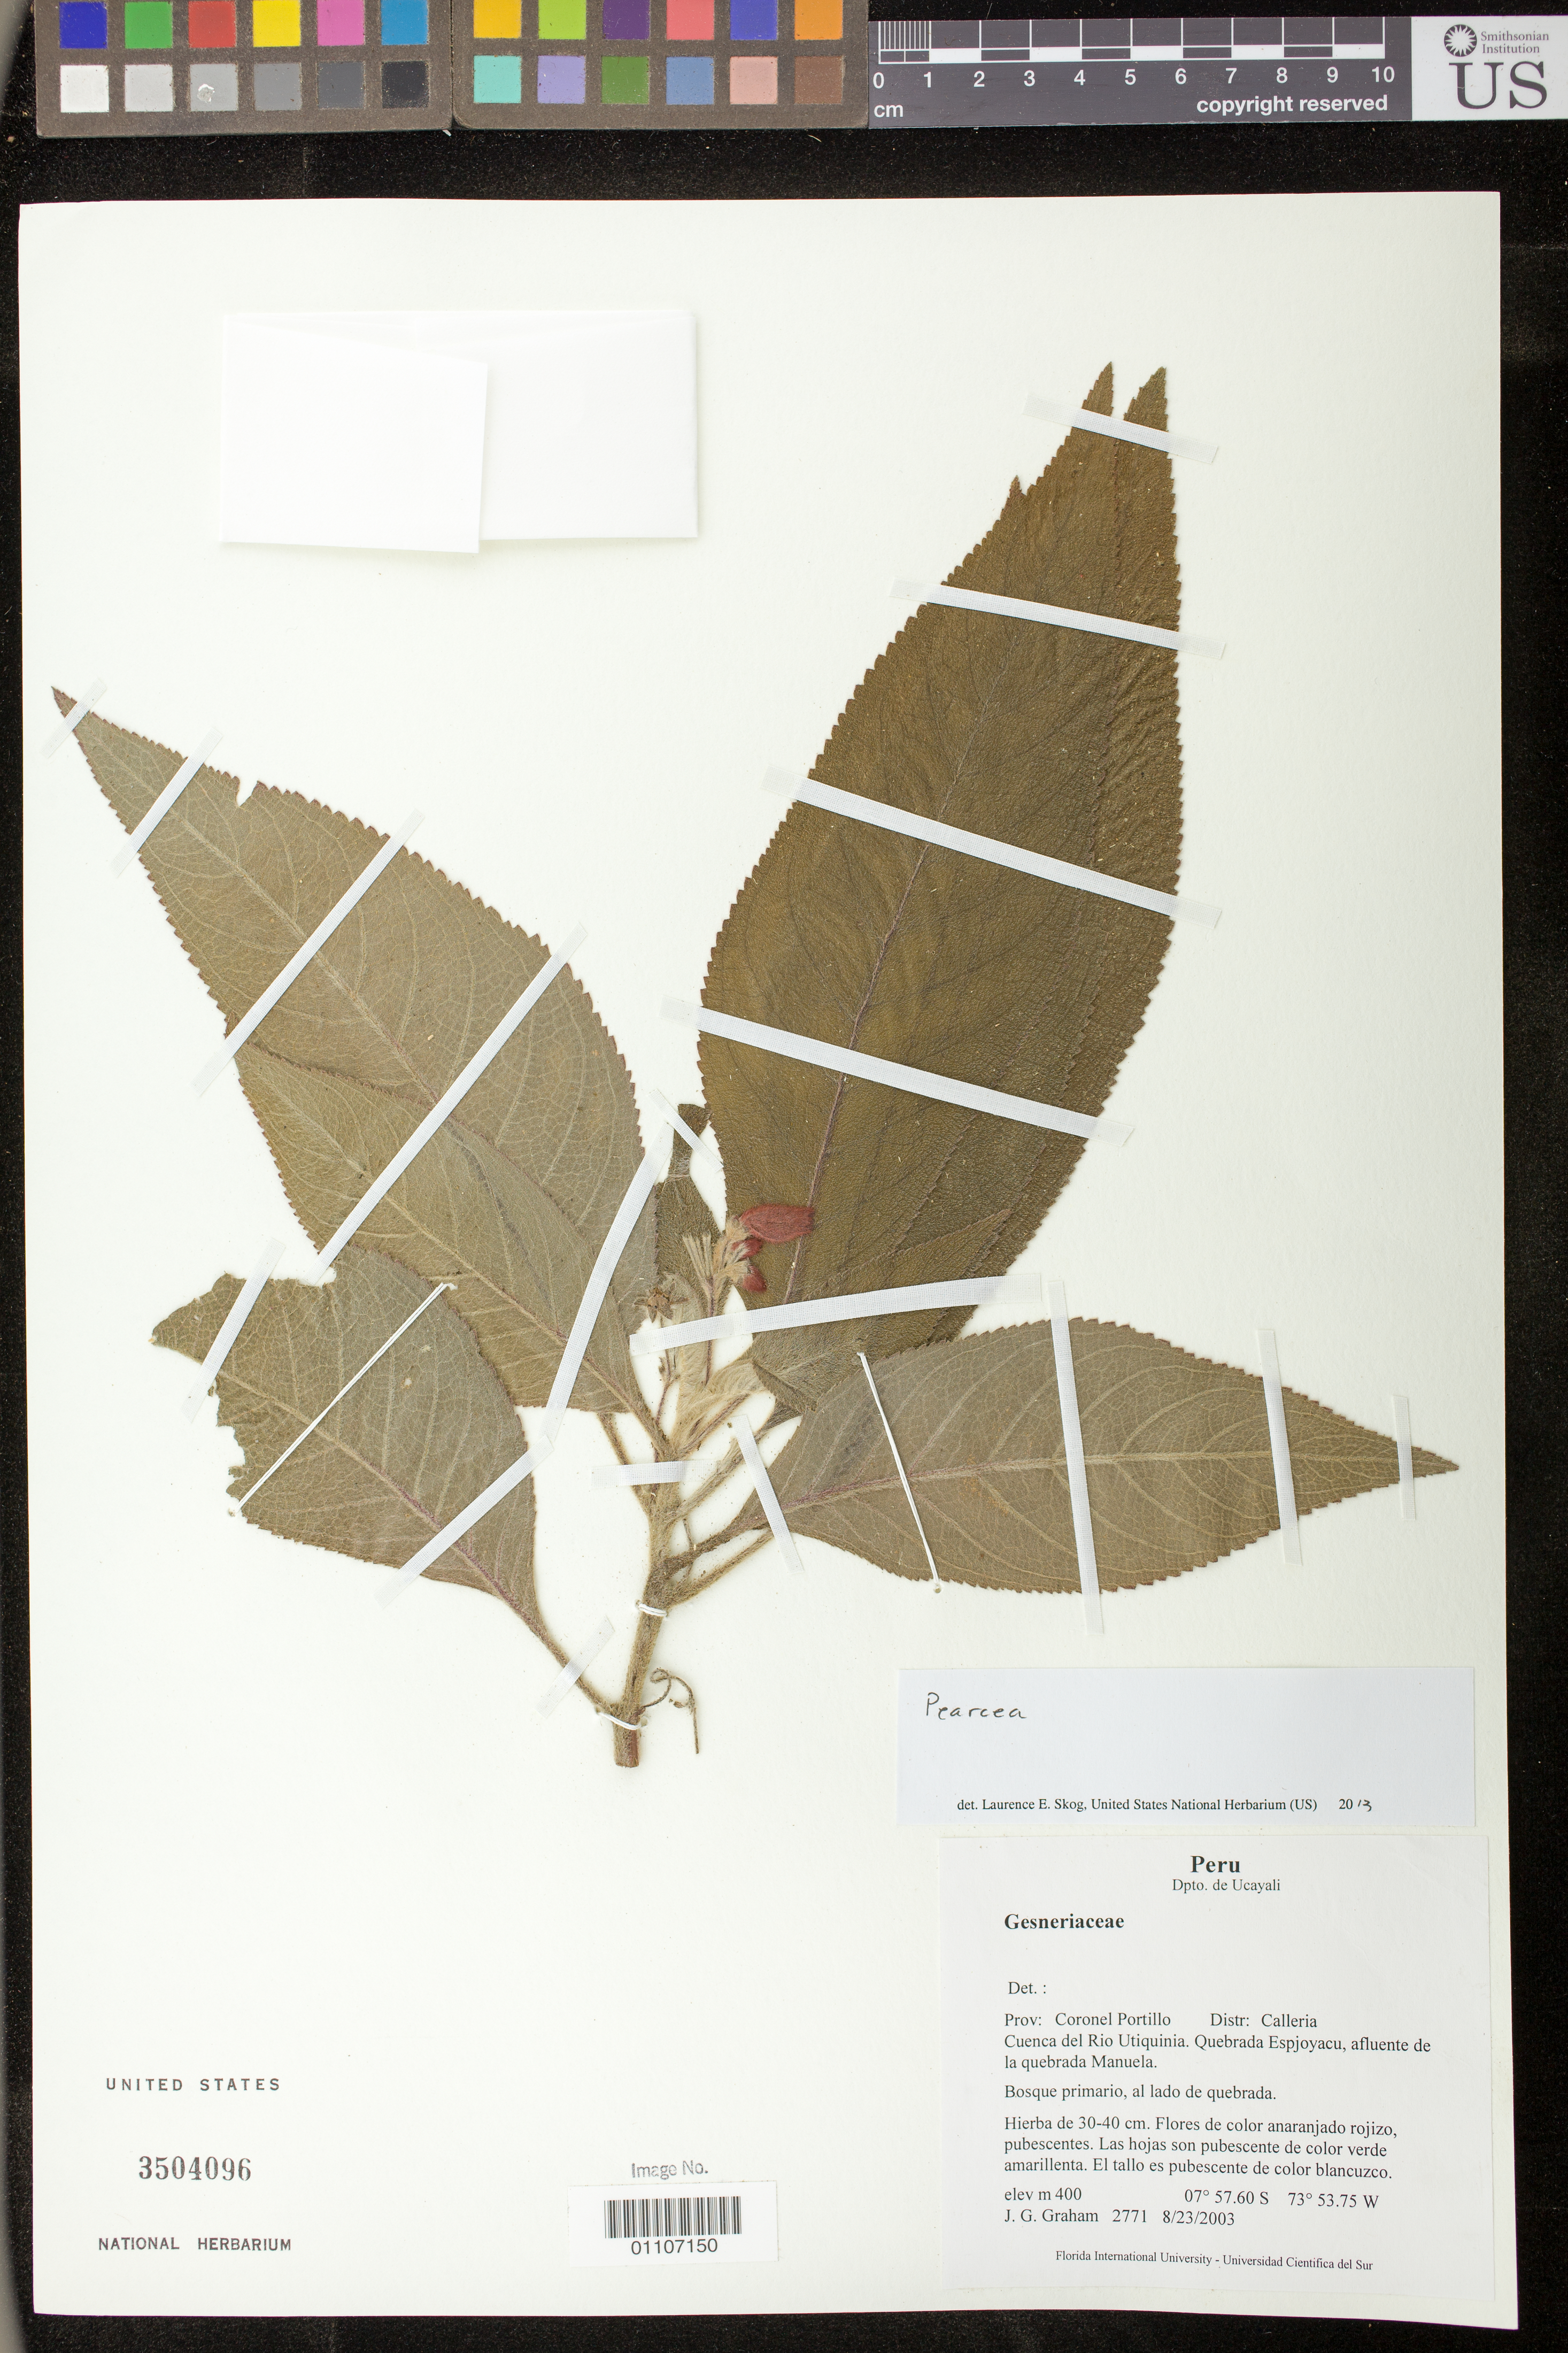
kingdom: Plantae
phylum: Tracheophyta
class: Magnoliopsida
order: Lamiales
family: Gesneriaceae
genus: Pearcea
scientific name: Pearcea hispidissima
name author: (Wiehler) L.P. Kvist & L.E. Skog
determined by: Skog, Laurence E.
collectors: J. G. Graham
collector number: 2771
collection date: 2003-08-23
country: Peru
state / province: Ucayali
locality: Prov. Coronel Portillo, Distr. Calleria. Cuenca del Rio Utiquinia. Quebrada Espjoyacu, afluente de la quebrada Manuela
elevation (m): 300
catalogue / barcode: US 3504096